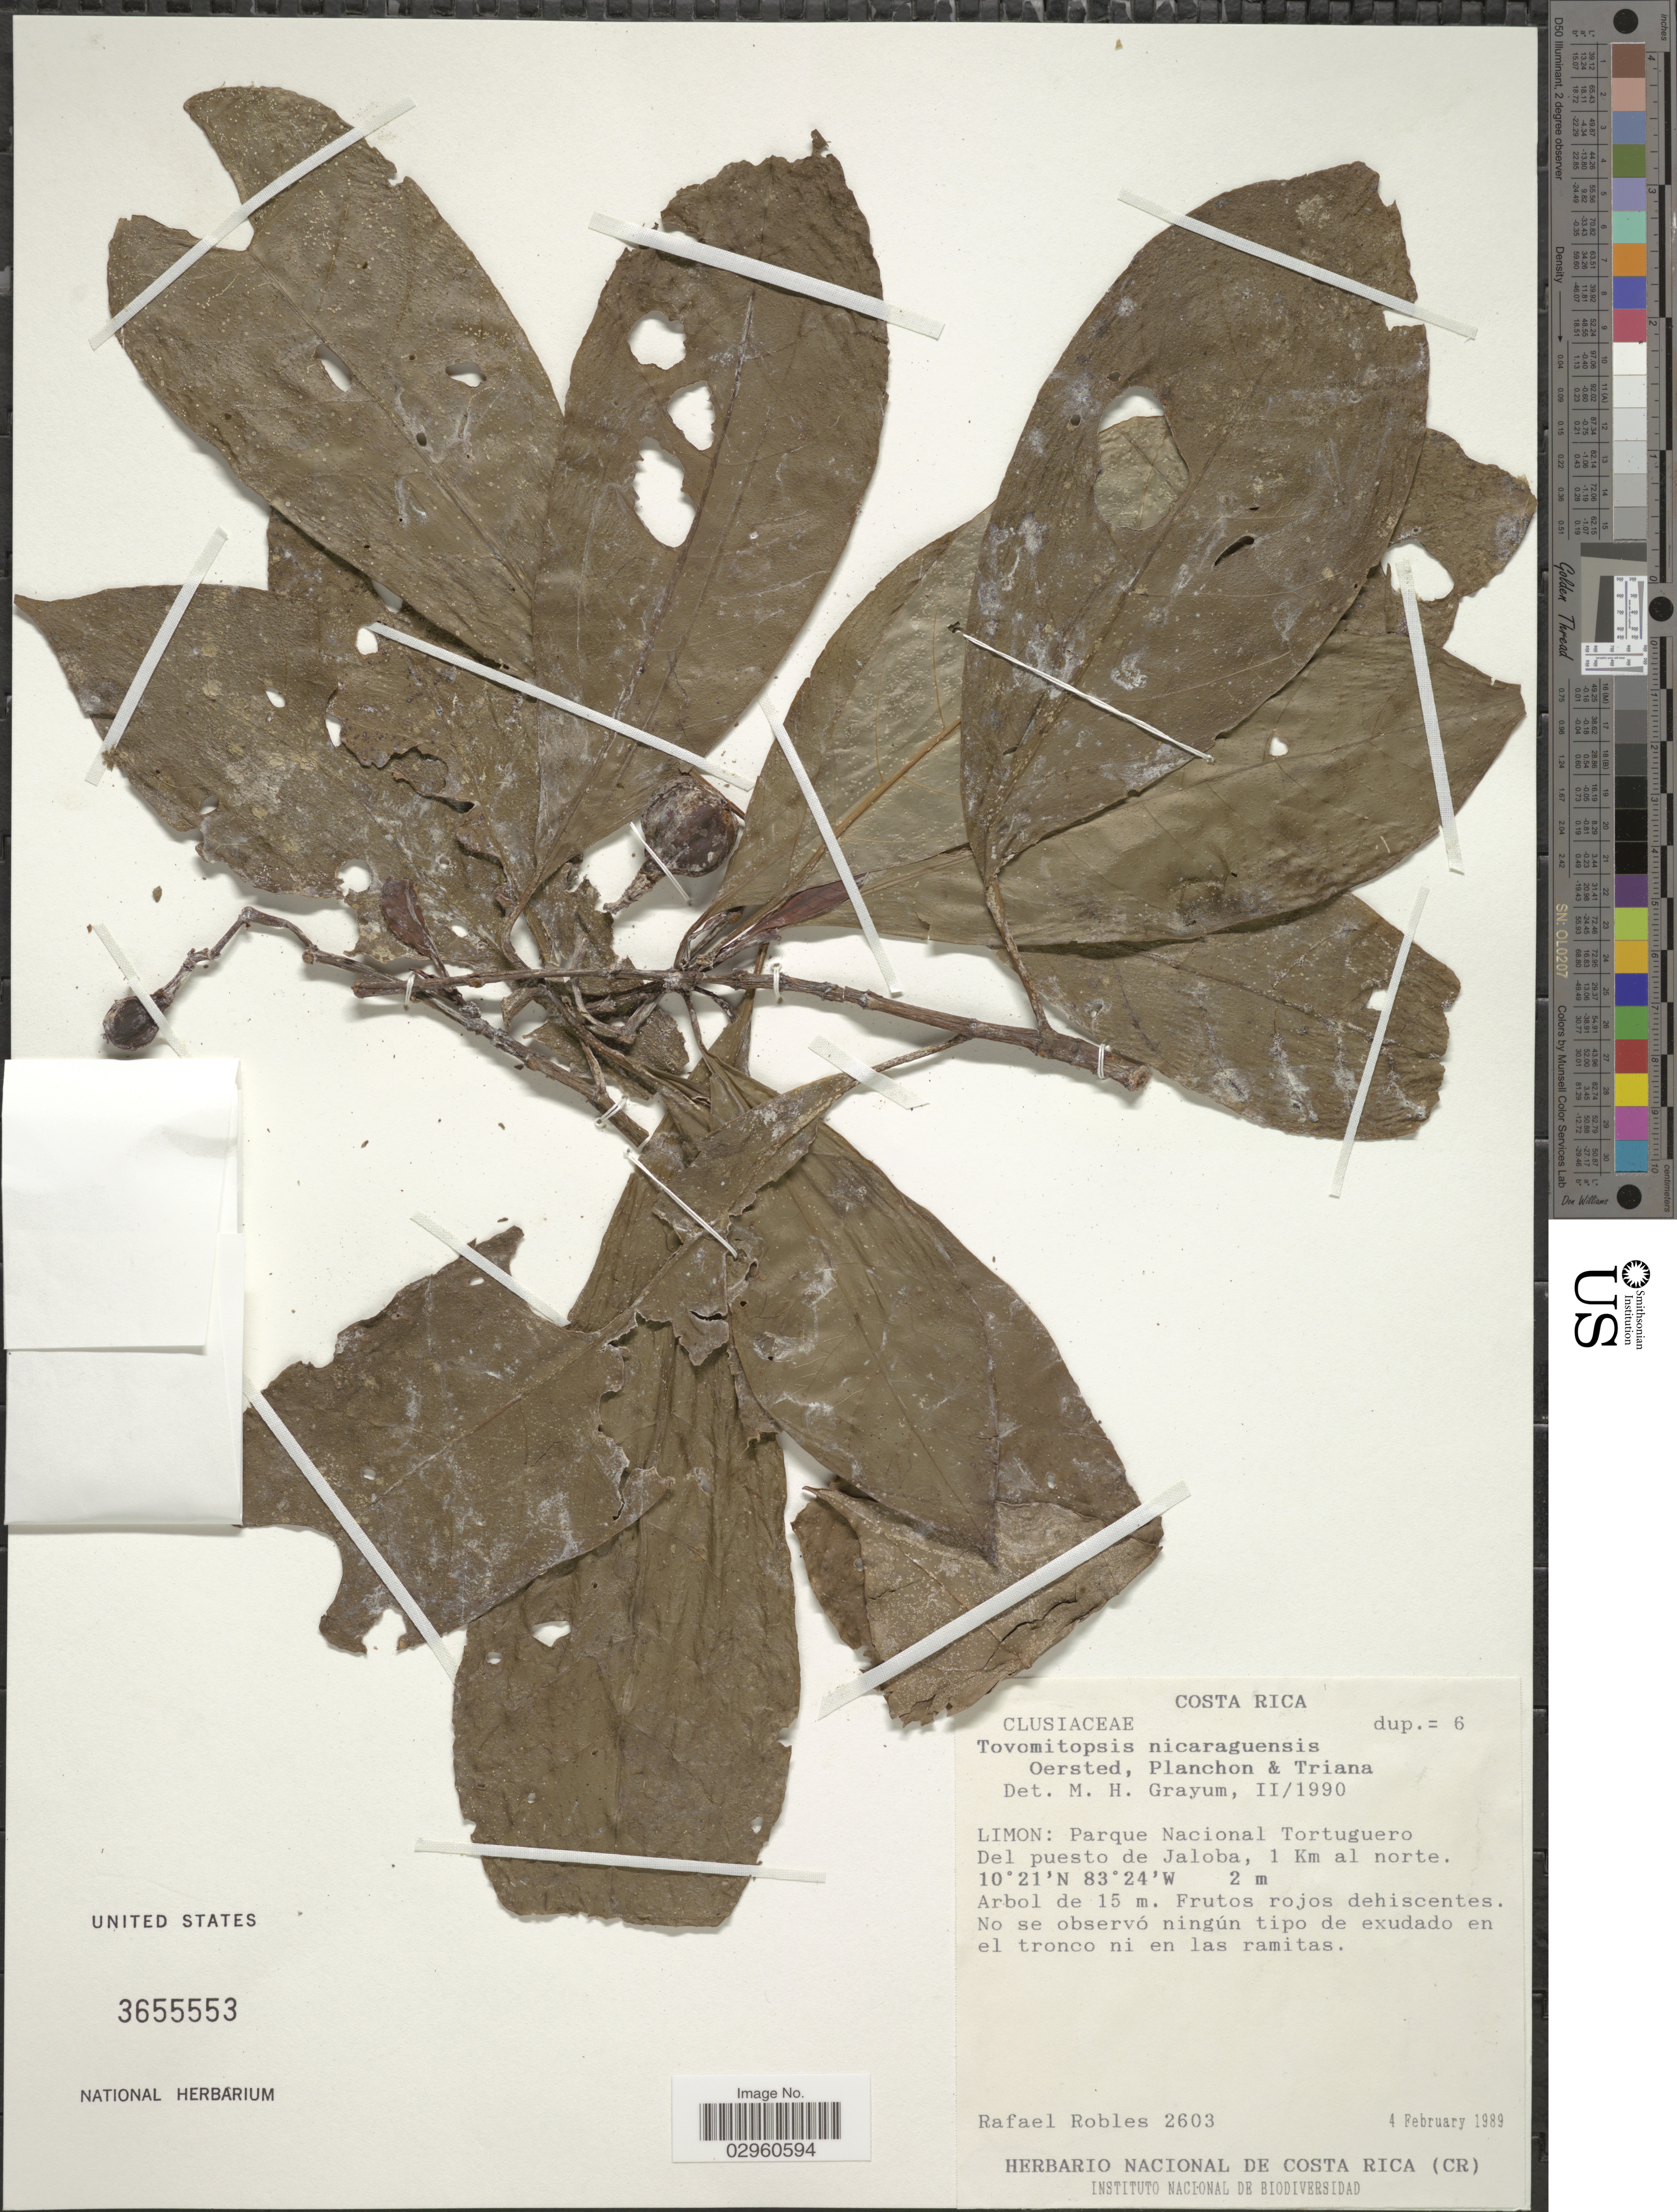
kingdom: Plantae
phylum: Tracheophyta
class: Magnoliopsida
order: Malpighiales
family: Clusiaceae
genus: Chrysochlamys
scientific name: Chrysochlamys nicaraguensis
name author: (Oerst. et al.) Hemsl.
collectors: R. Robles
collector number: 2603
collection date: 1989-02-04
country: Costa Rica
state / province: Limón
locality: Limon: Parque Nacional Tortuguero. Del puesto de Jaloba, 1 Km al norte.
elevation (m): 2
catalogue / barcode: US 3655553